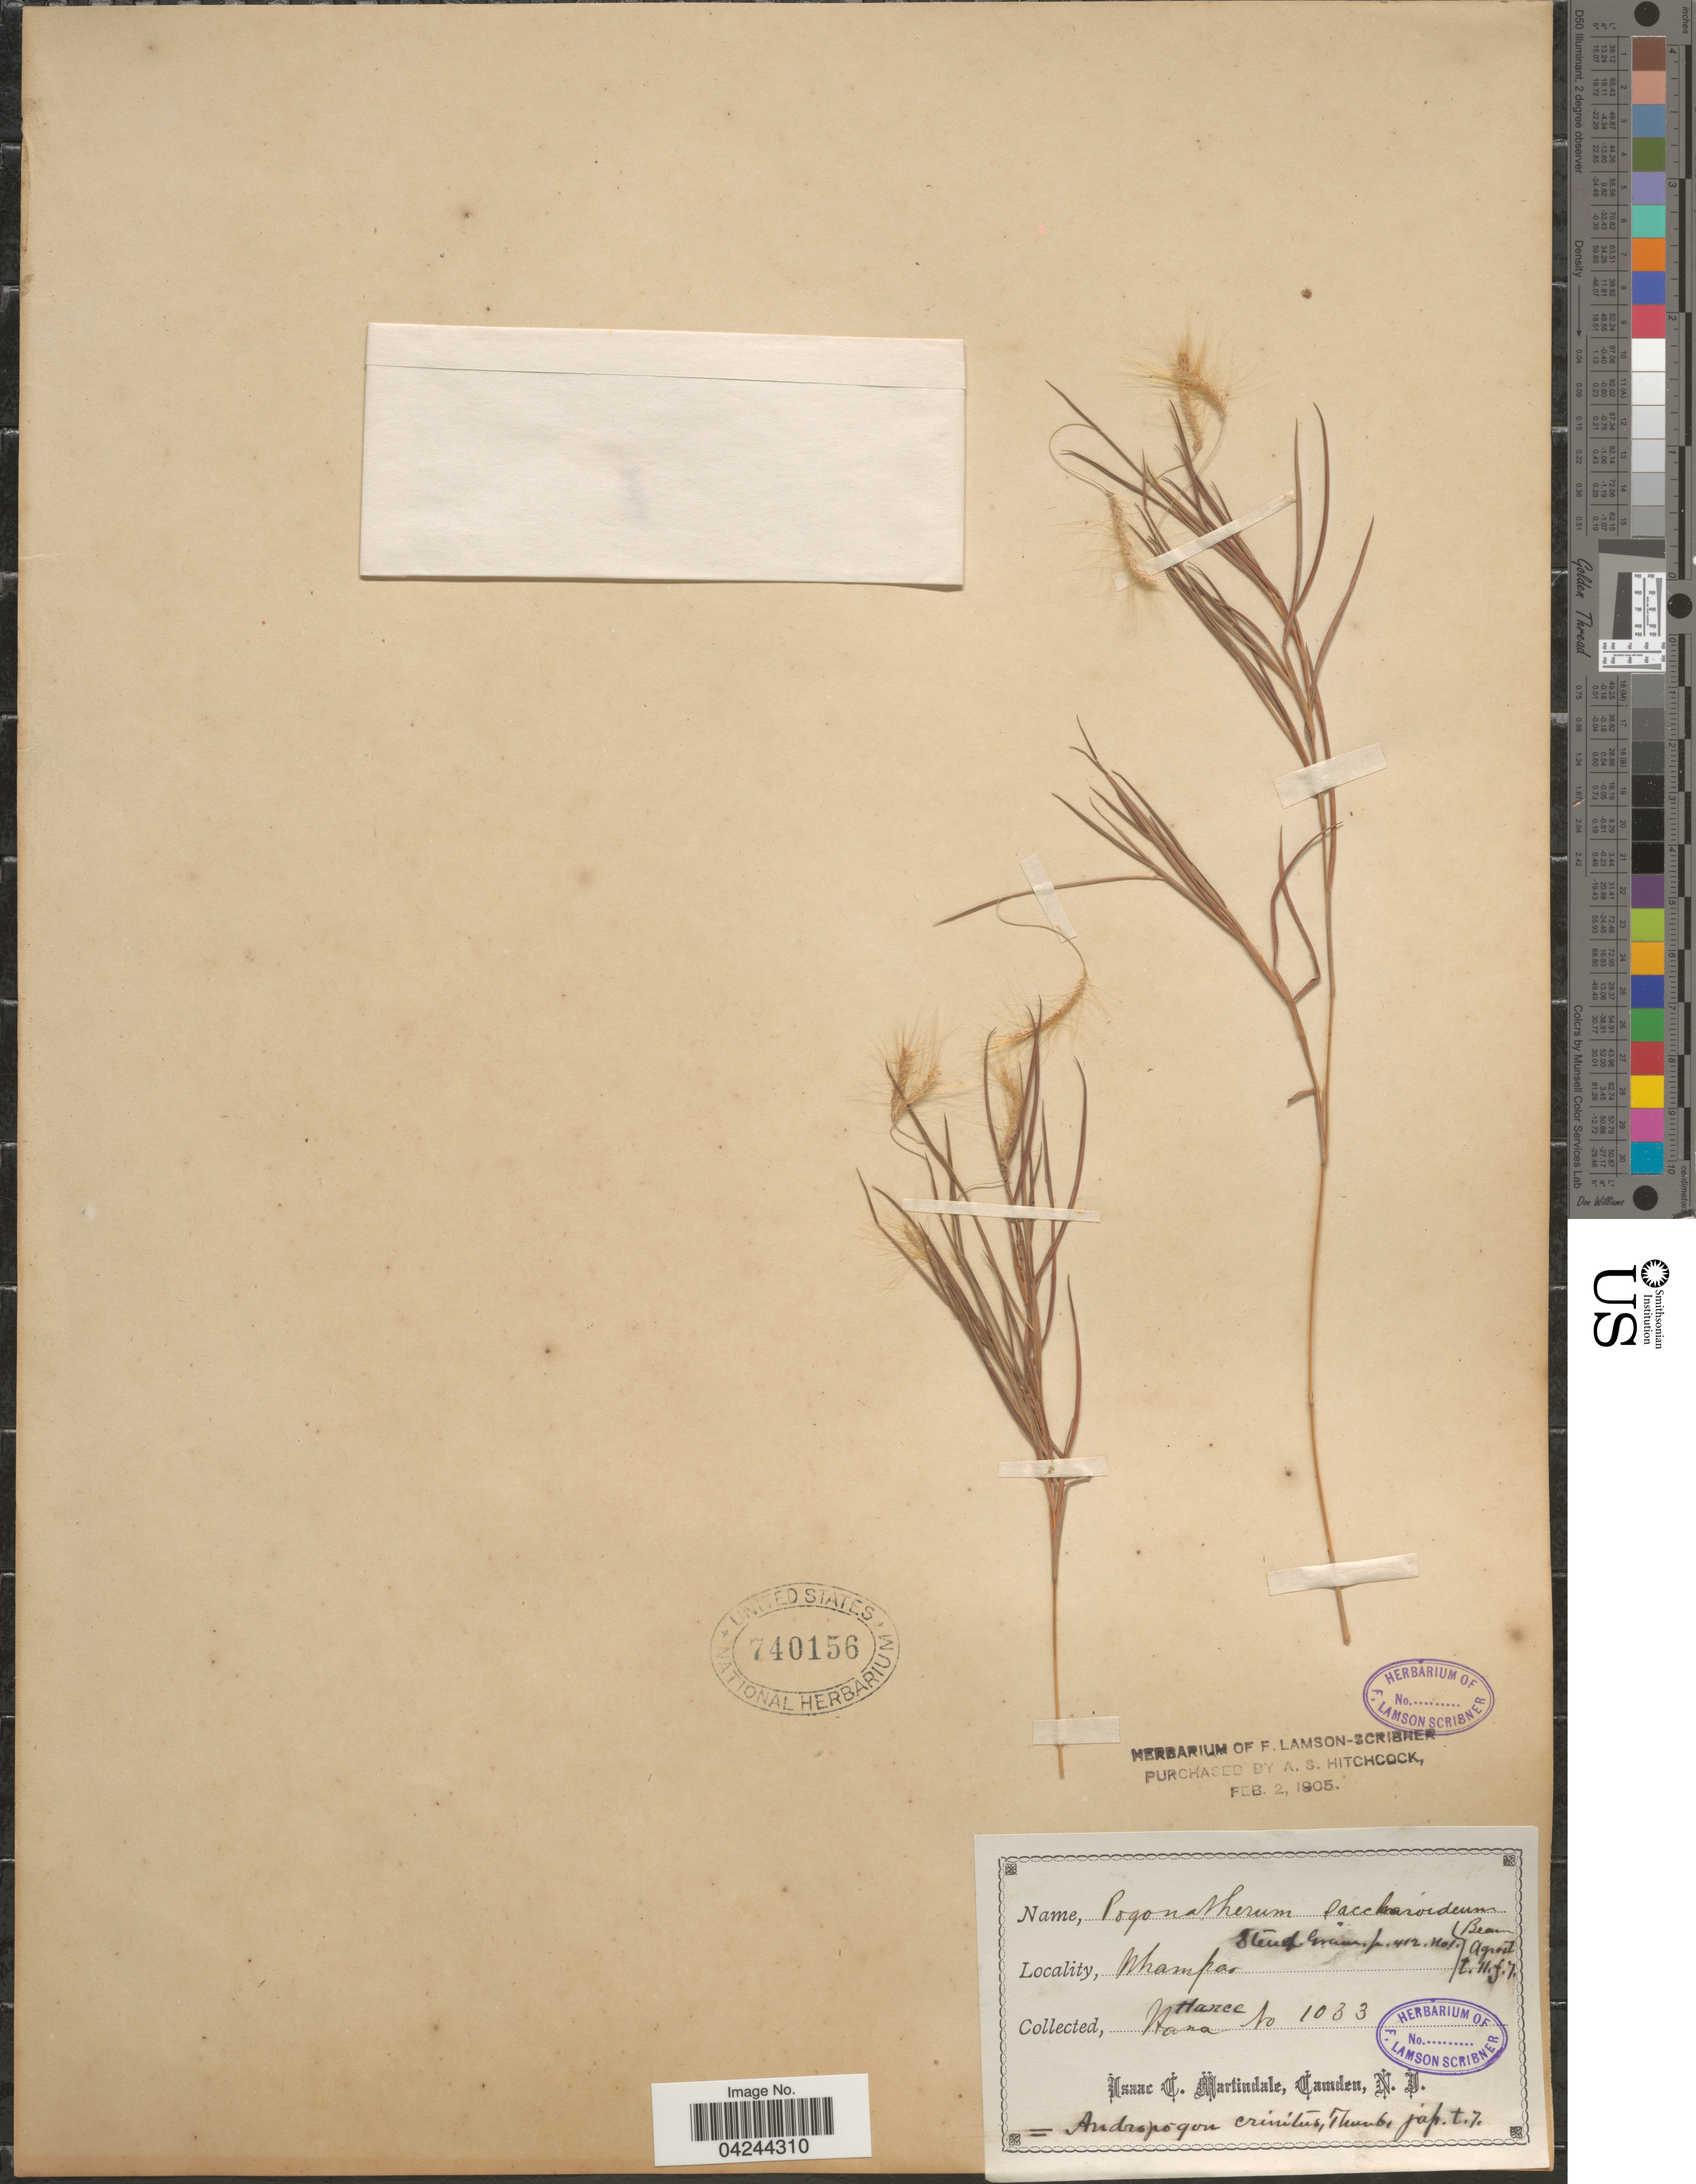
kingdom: Plantae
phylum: Tracheophyta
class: Liliopsida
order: Poales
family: Poaceae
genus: Pogonatherum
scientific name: Pogonatherum crinitum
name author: (Thunb.) Kunth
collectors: Hance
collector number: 1033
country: Singapore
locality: Whampoa.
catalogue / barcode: US 740156